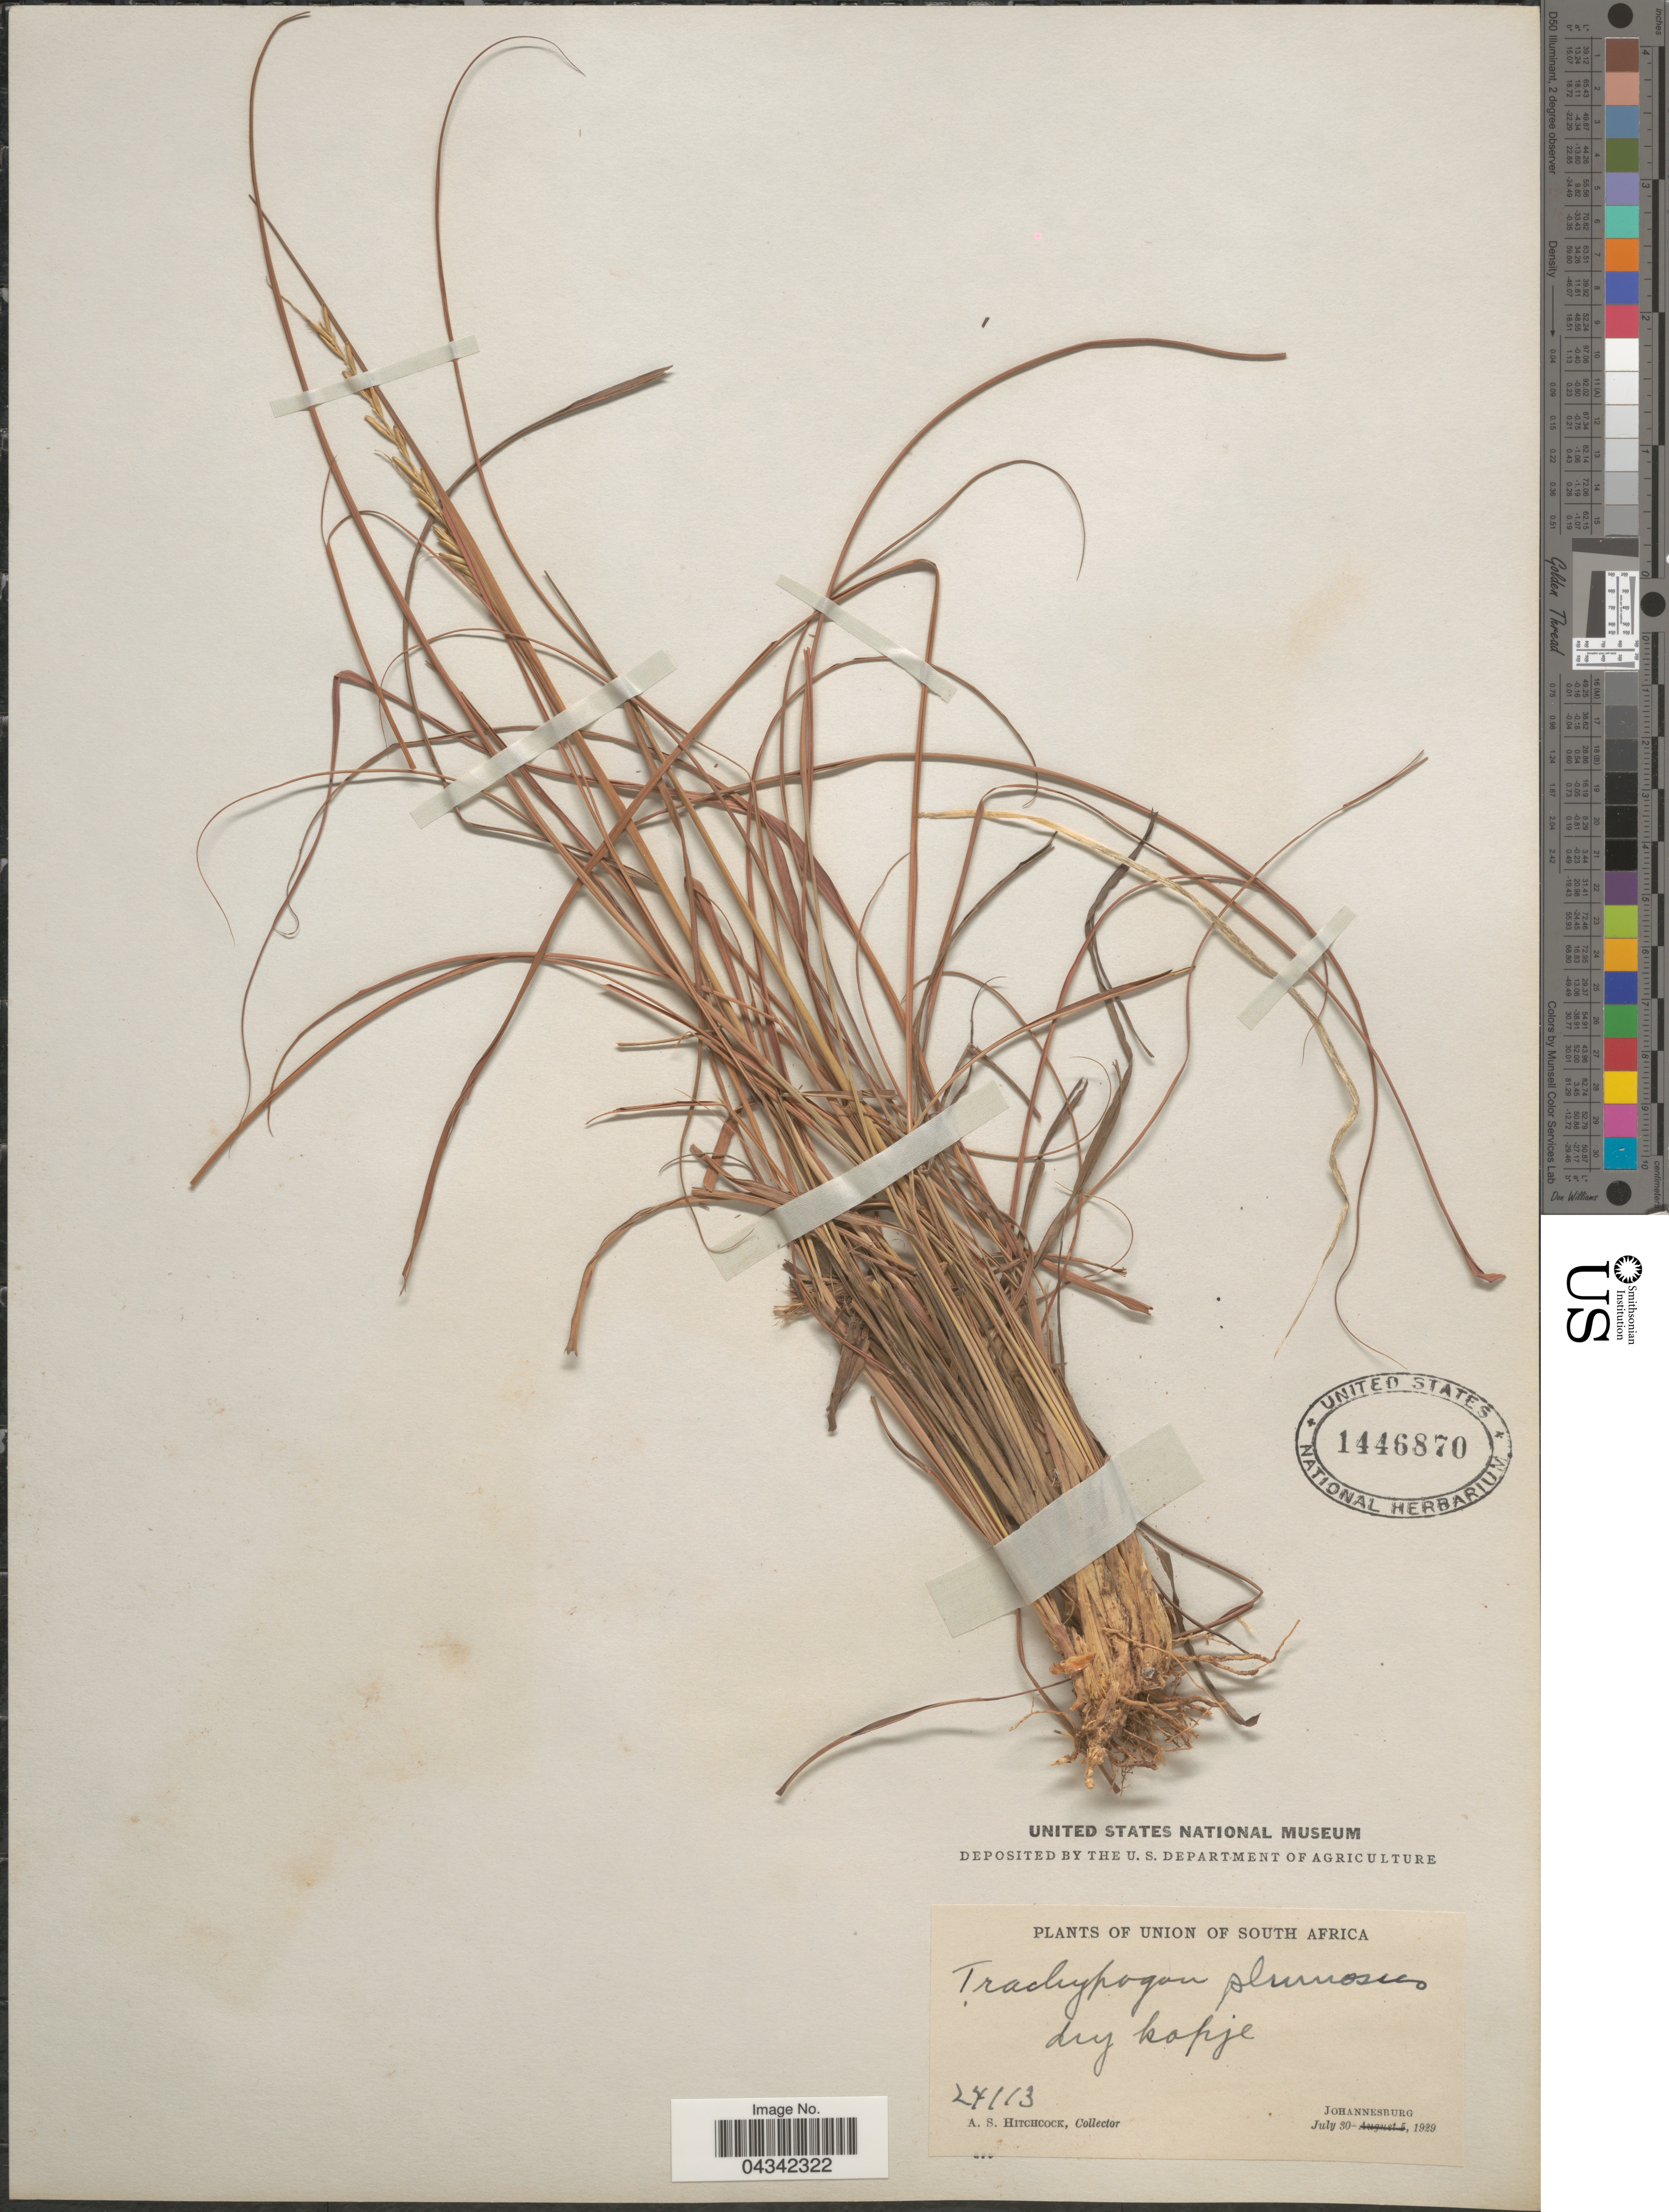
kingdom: Plantae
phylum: Tracheophyta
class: Liliopsida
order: Poales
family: Poaceae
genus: Trachypogon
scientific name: Trachypogon spicatus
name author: (L. f.) Kuntze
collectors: A. S. Hitchcock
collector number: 24113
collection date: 1929-07-30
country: South Africa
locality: Union of South Africa. Dry kopje. Johannesburg.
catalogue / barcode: US 1446870